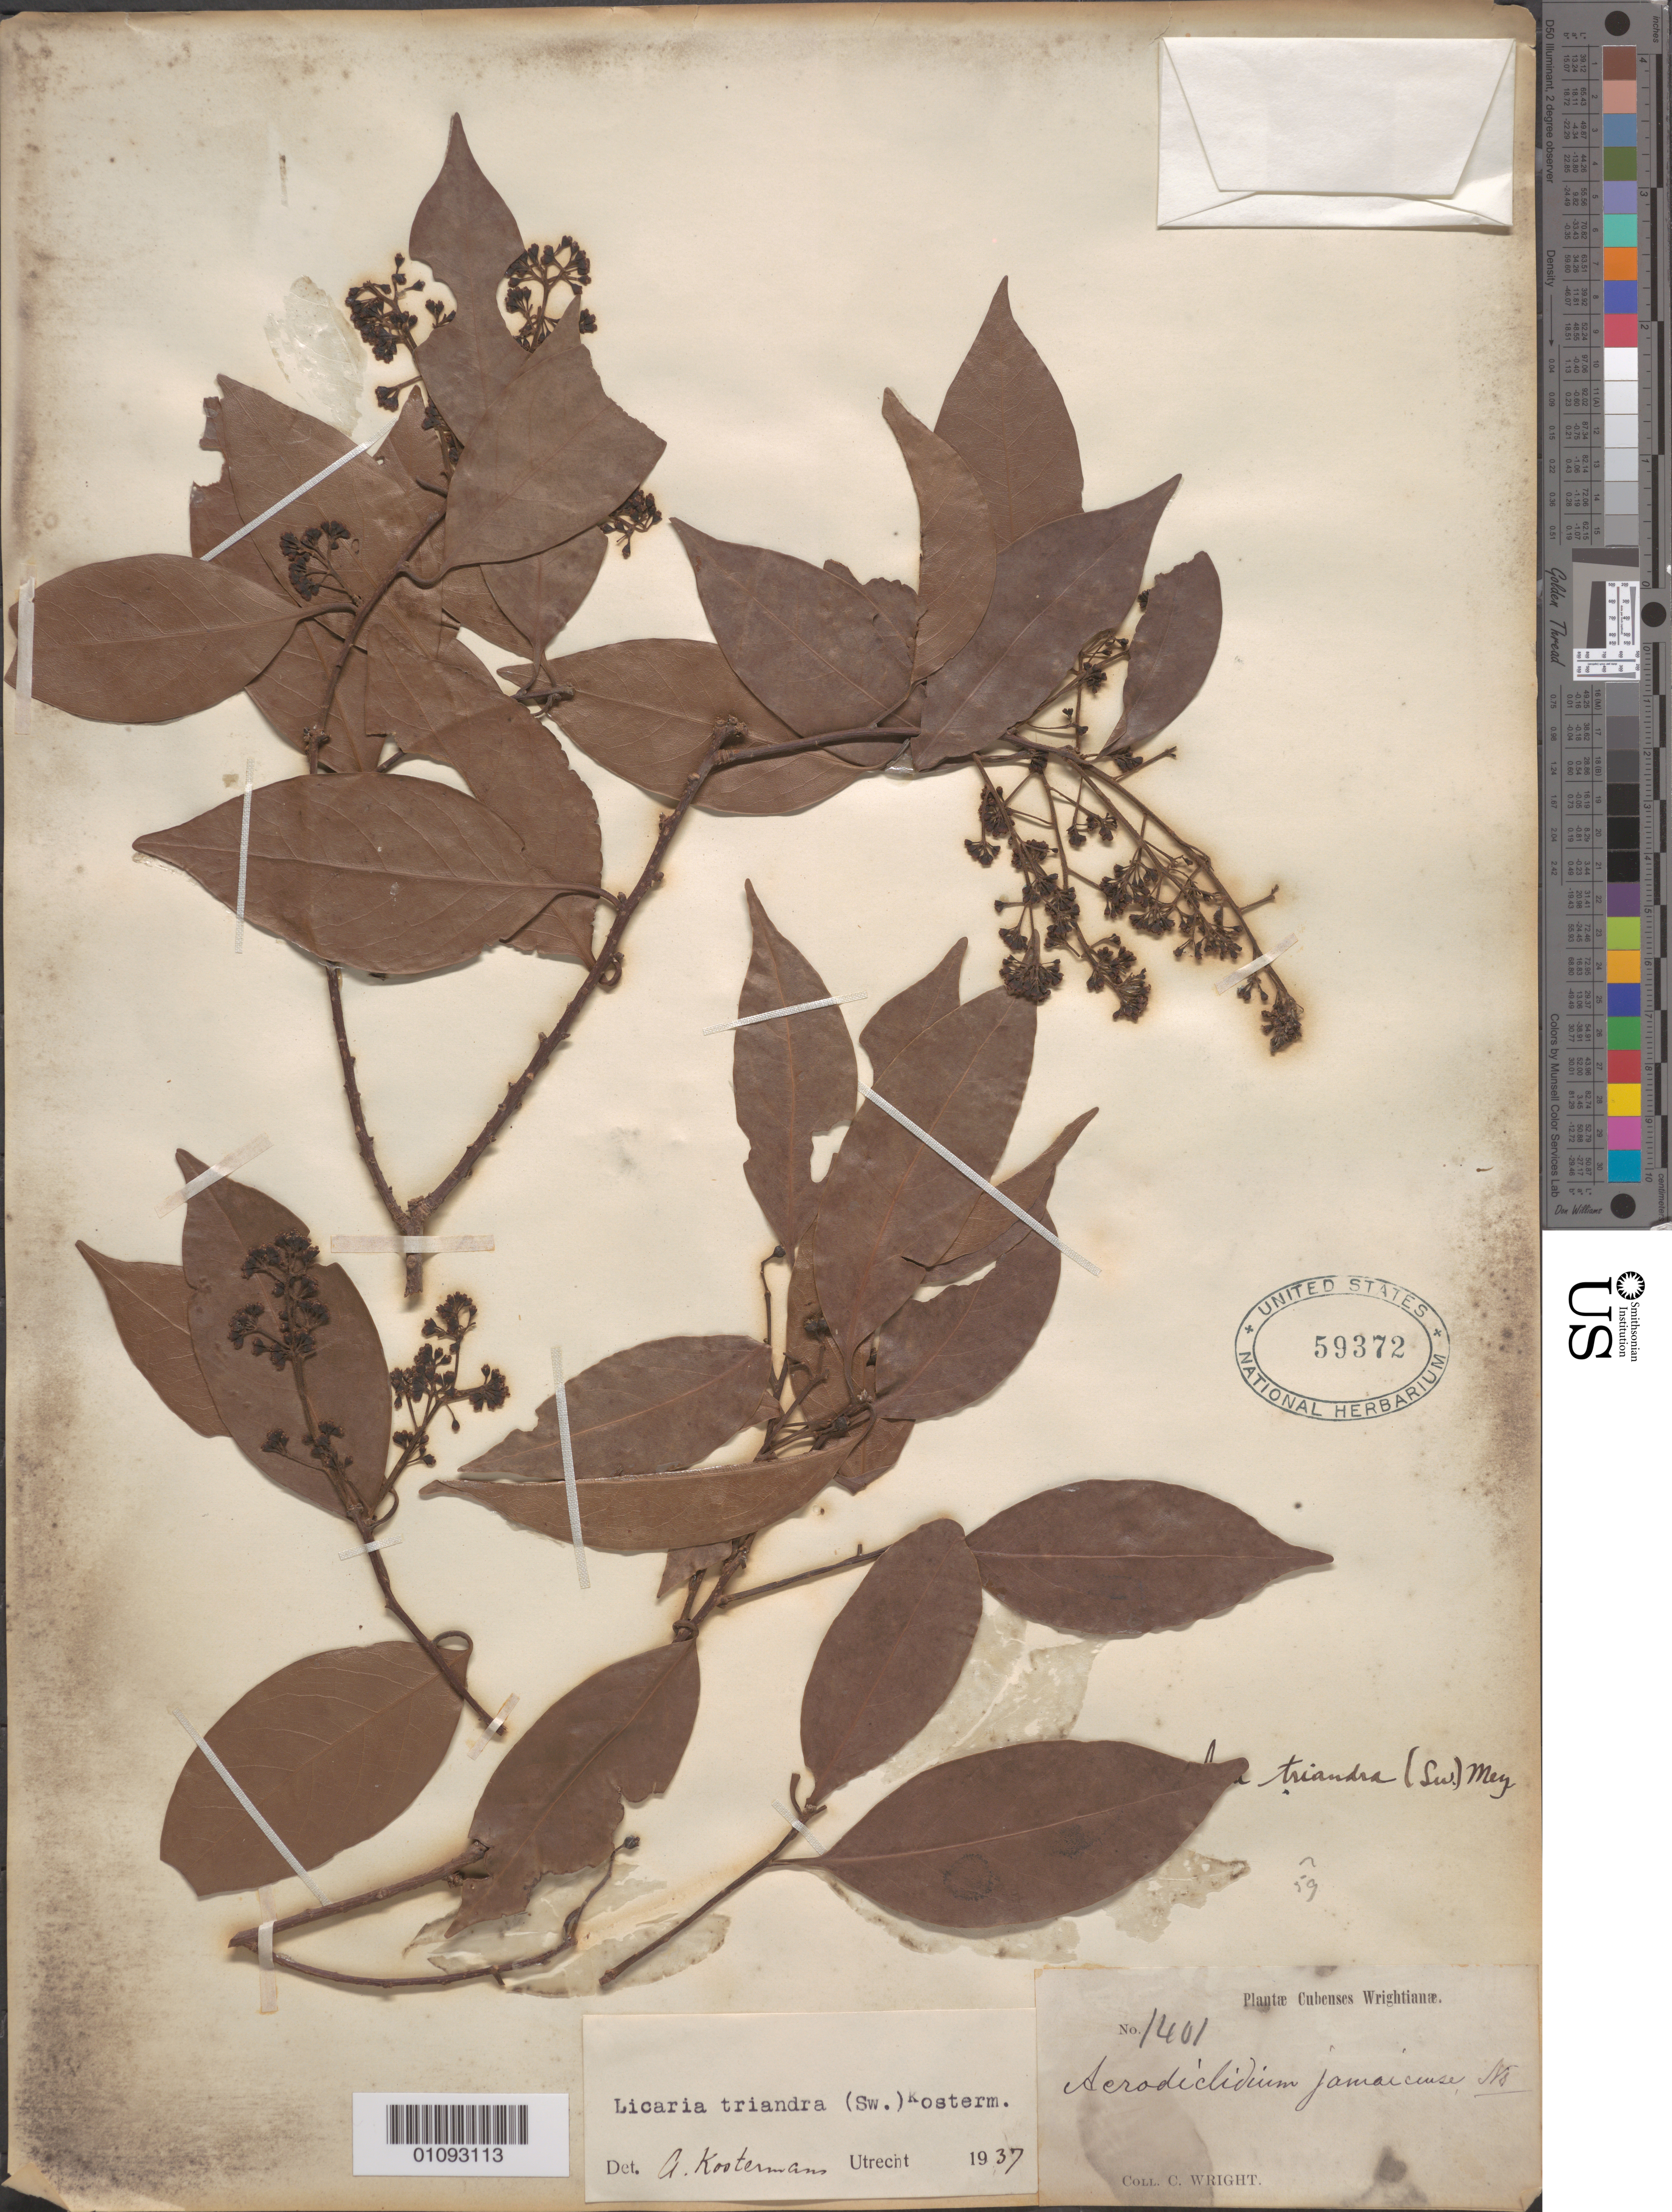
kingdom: Plantae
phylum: Tracheophyta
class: Magnoliopsida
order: Laurales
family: Lauraceae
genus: Licaria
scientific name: Licaria triandra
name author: (Sw.) Kosterm.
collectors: C. Wright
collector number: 1401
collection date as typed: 1900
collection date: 1900/1999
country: Cuba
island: Cuba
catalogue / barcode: US 59372